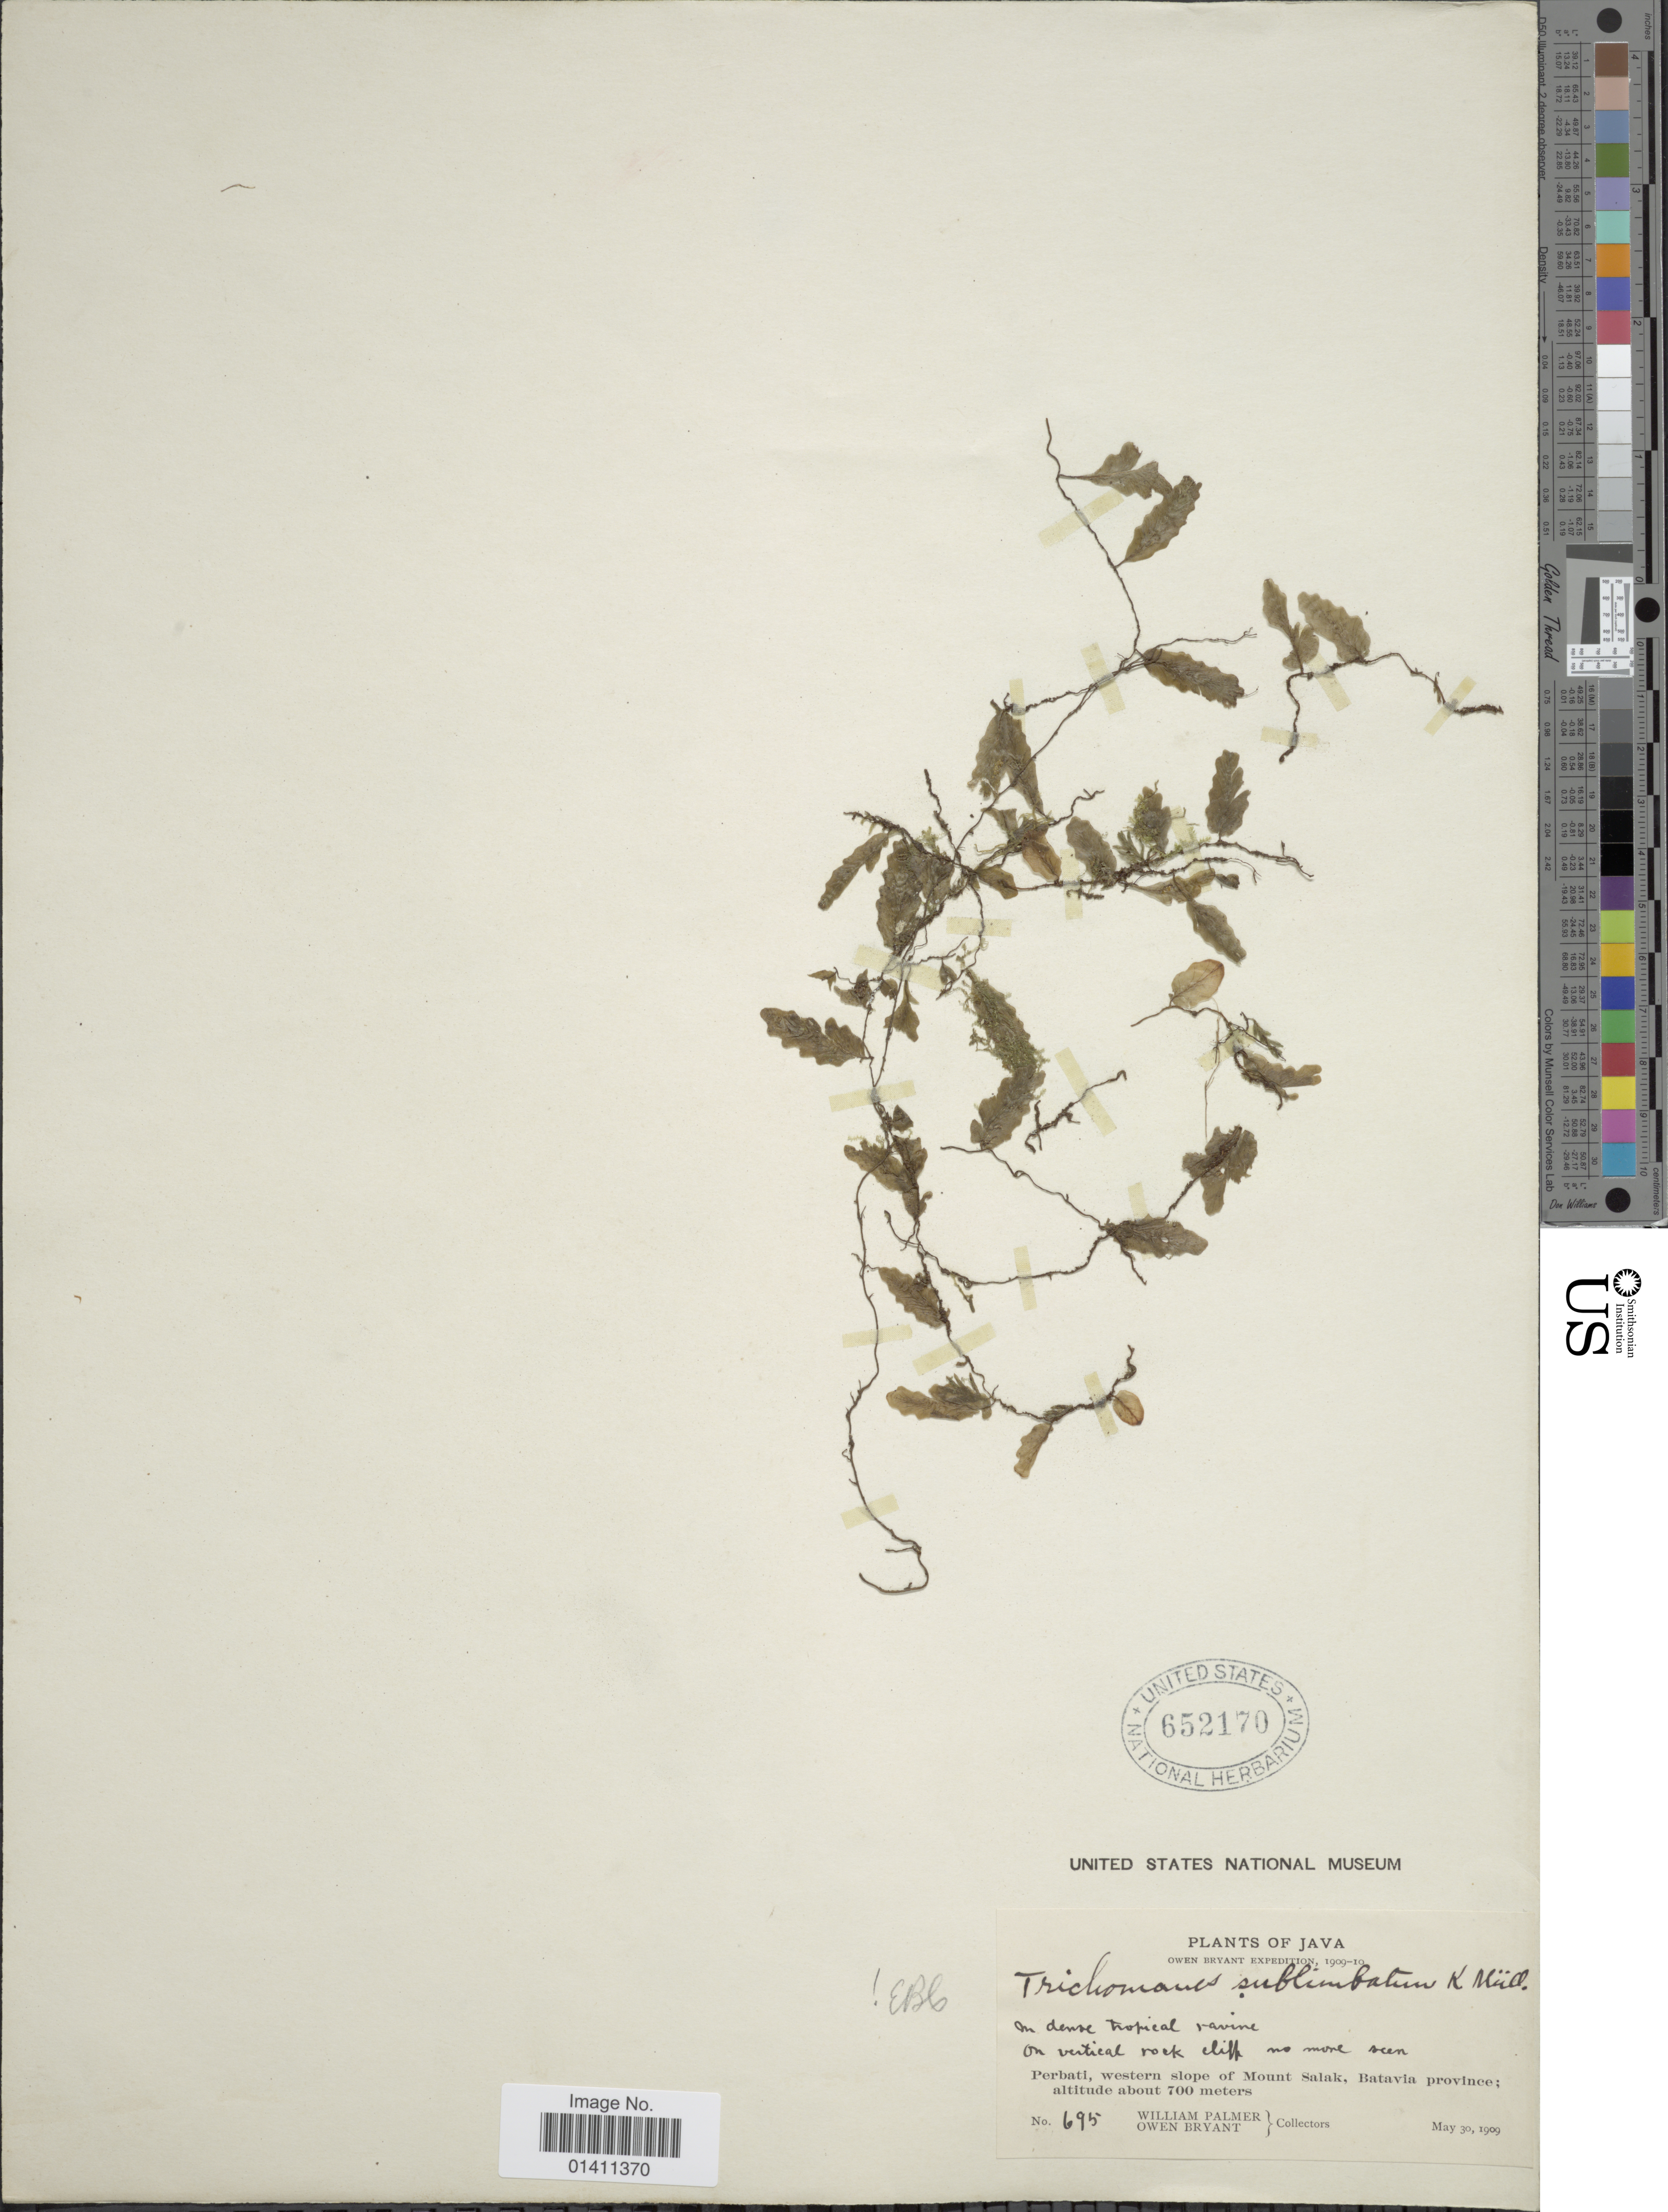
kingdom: Plantae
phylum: Tracheophyta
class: Polypodiopsida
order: Hymenophyllales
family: Hymenophyllaceae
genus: Didymoglossum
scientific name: Didymoglossum sublimbatum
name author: (K. Müller) Ebihara & K. Iwats.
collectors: W. Palmer & O. Bryant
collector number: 695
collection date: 1909-05-30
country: Indonesia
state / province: Java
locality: Perbati, western slope of Mount Salak, Batavia province.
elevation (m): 700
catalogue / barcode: US 652170